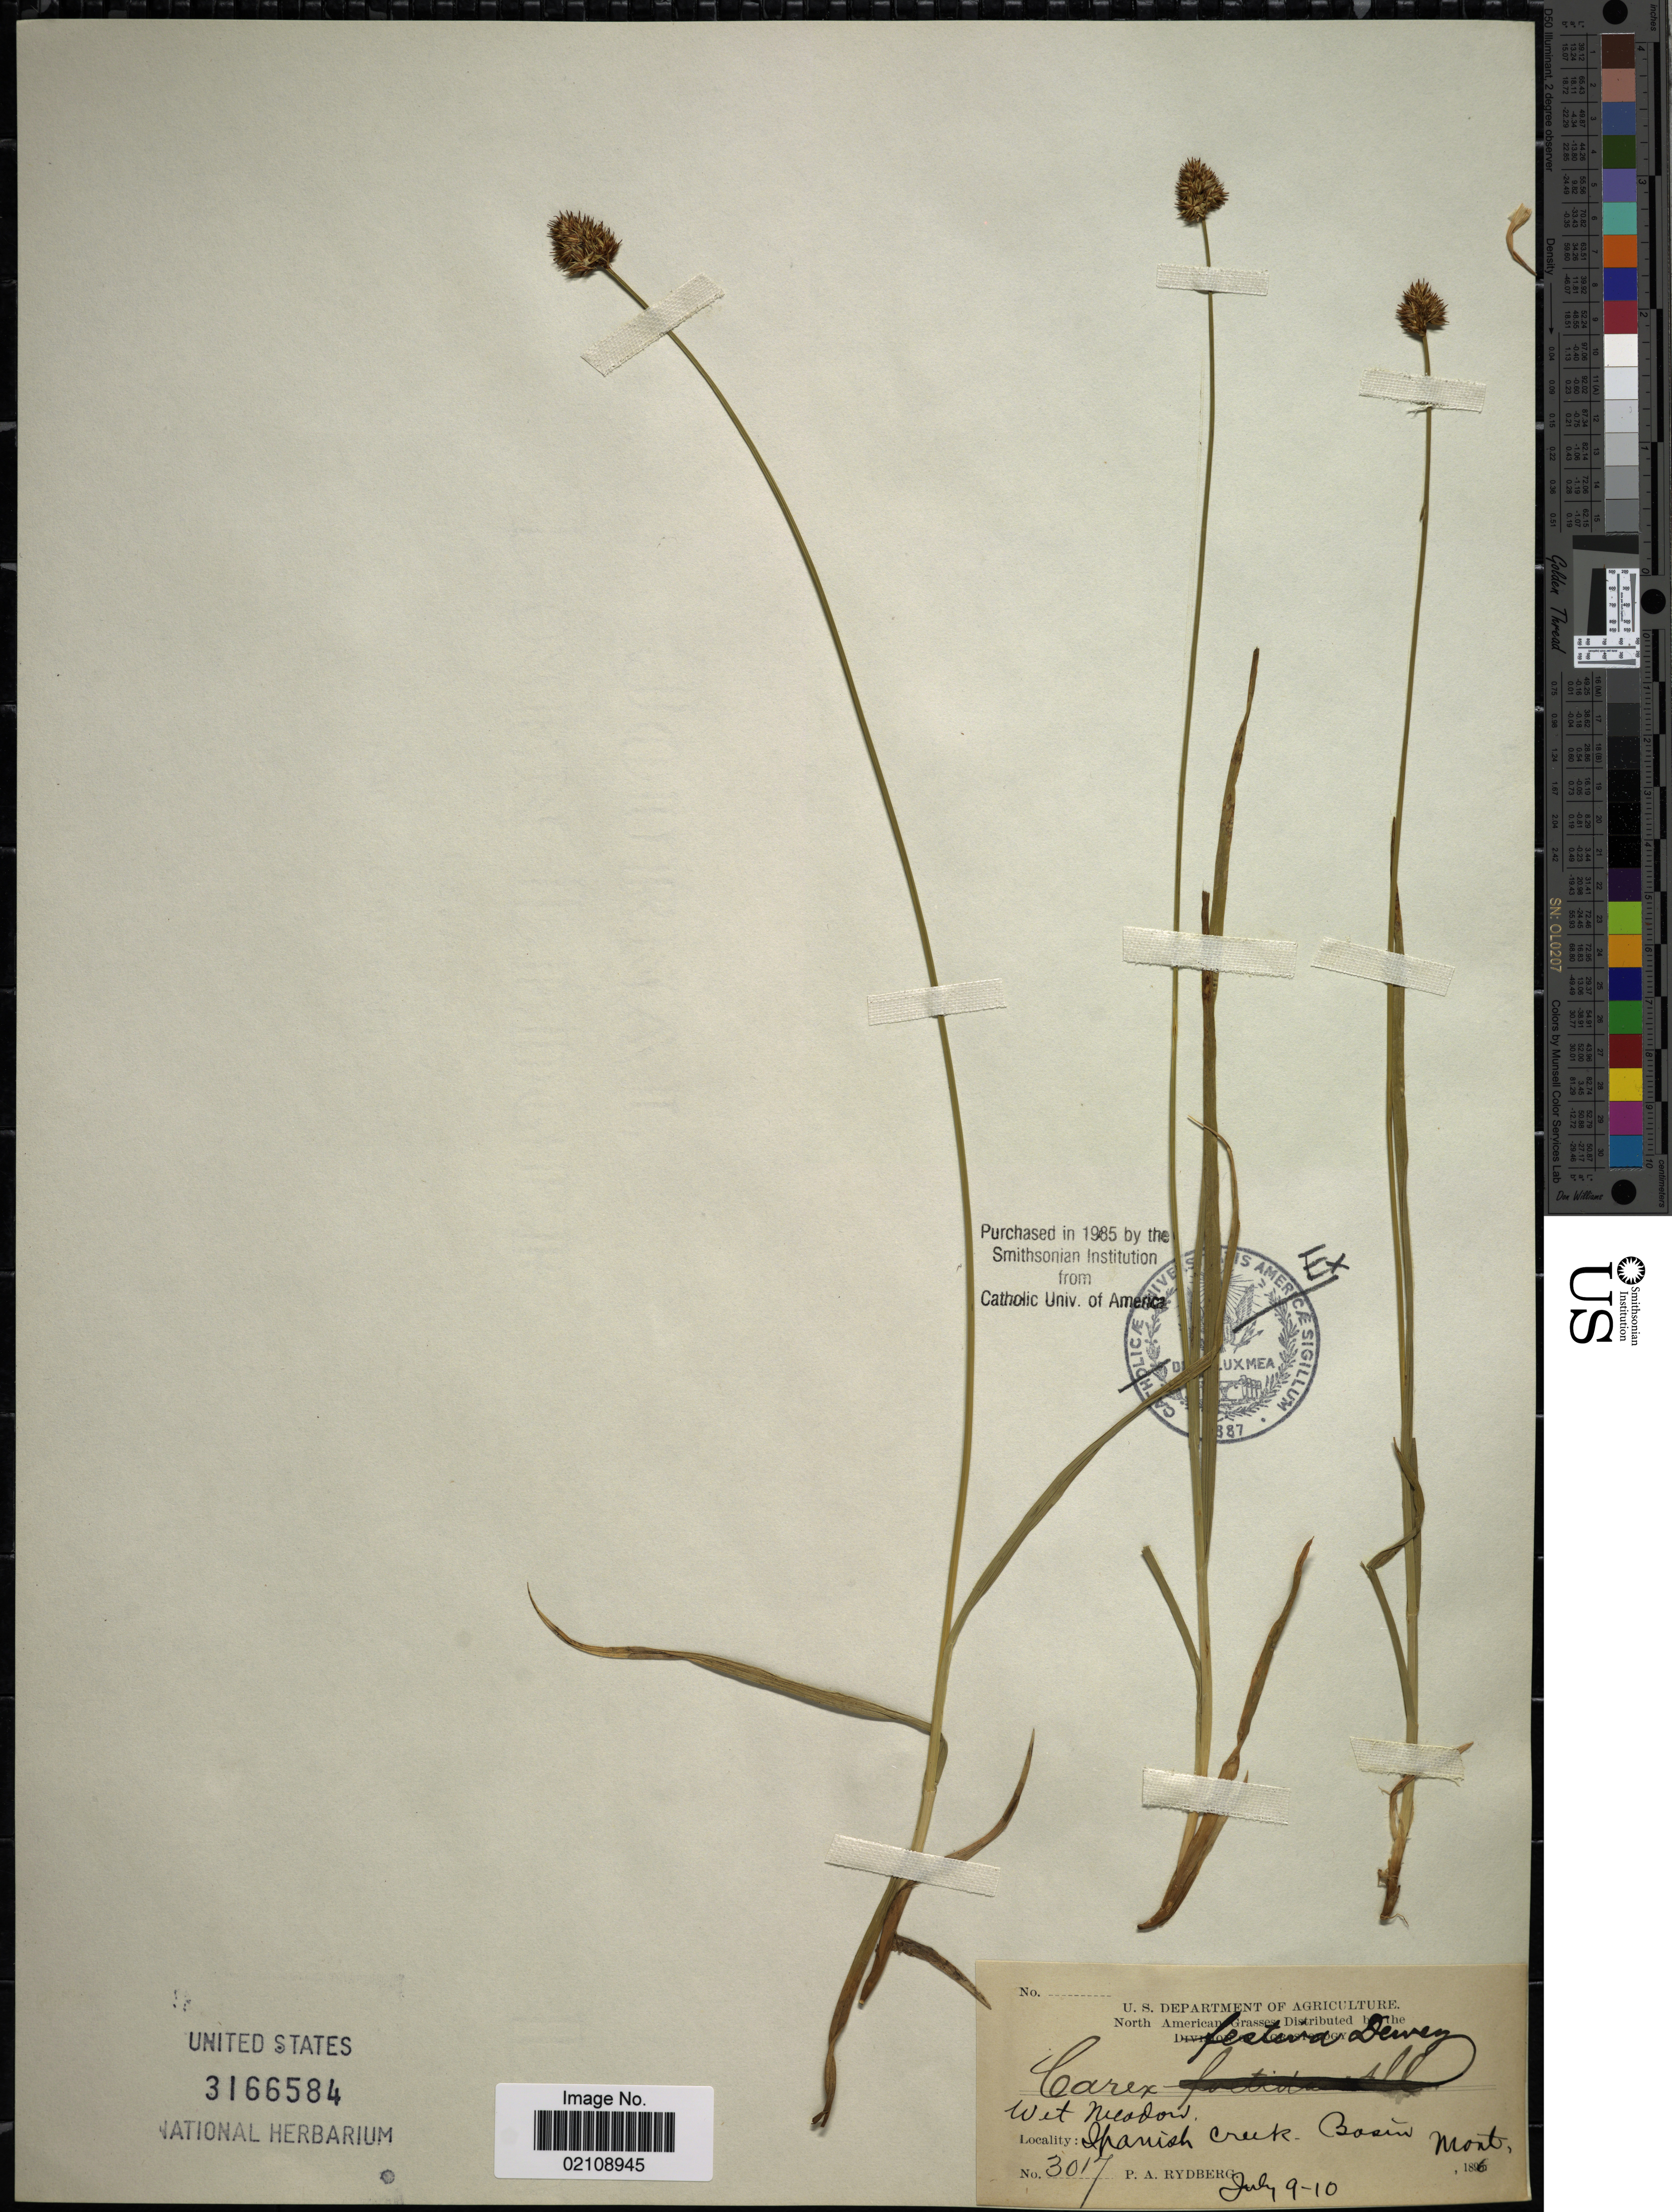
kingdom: Plantae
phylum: Tracheophyta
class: Liliopsida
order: Poales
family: Cyperaceae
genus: Carex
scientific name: Carex microptera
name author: Mack.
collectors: P. A. Rydberg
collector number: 3017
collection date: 1896-07-09/1896-07-10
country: United States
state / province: Montana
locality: Spanish Creek, Basin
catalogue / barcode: US 3166584